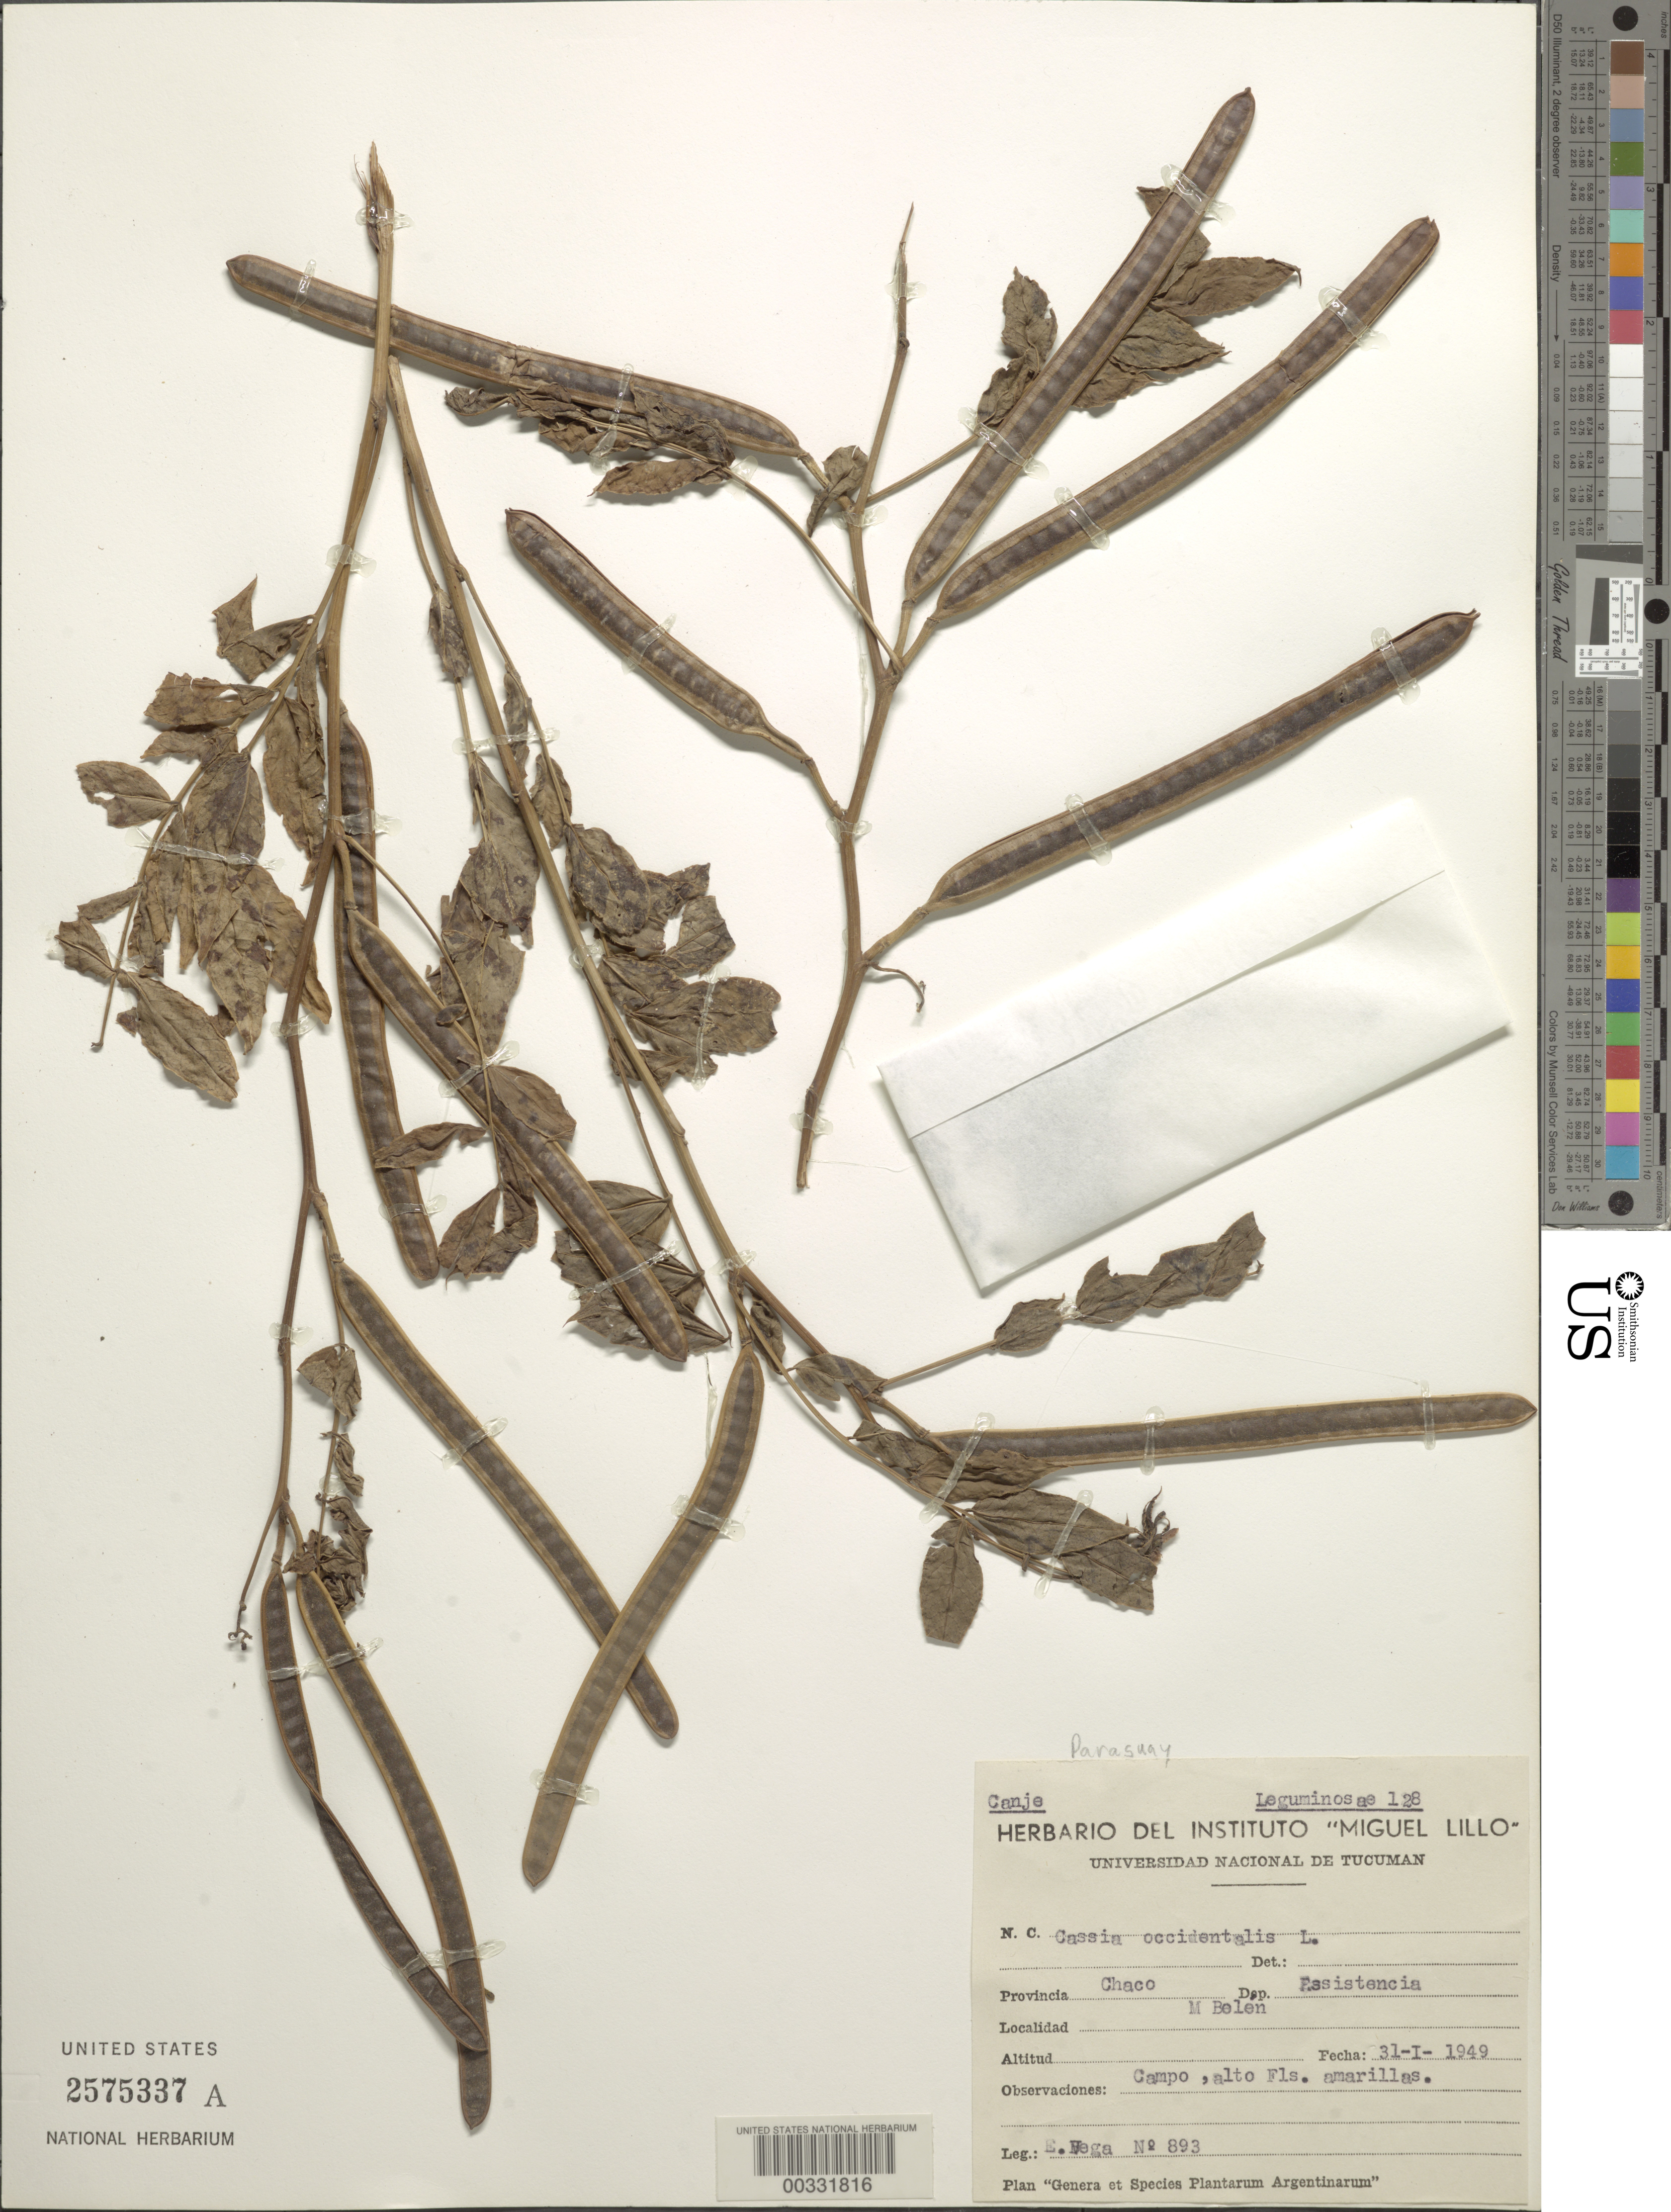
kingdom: Plantae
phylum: Tracheophyta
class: Magnoliopsida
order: Fabales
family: Fabaceae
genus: Senna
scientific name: Senna occidentalis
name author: (L.) Link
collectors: E. Vega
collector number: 893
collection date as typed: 31 Jan 1949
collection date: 1949-01-31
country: Paraguay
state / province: Alto Paraguay / Boquerón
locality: Chaco [former department or general region?], essistencia dept., m belen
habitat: Campo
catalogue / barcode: US 2575337A